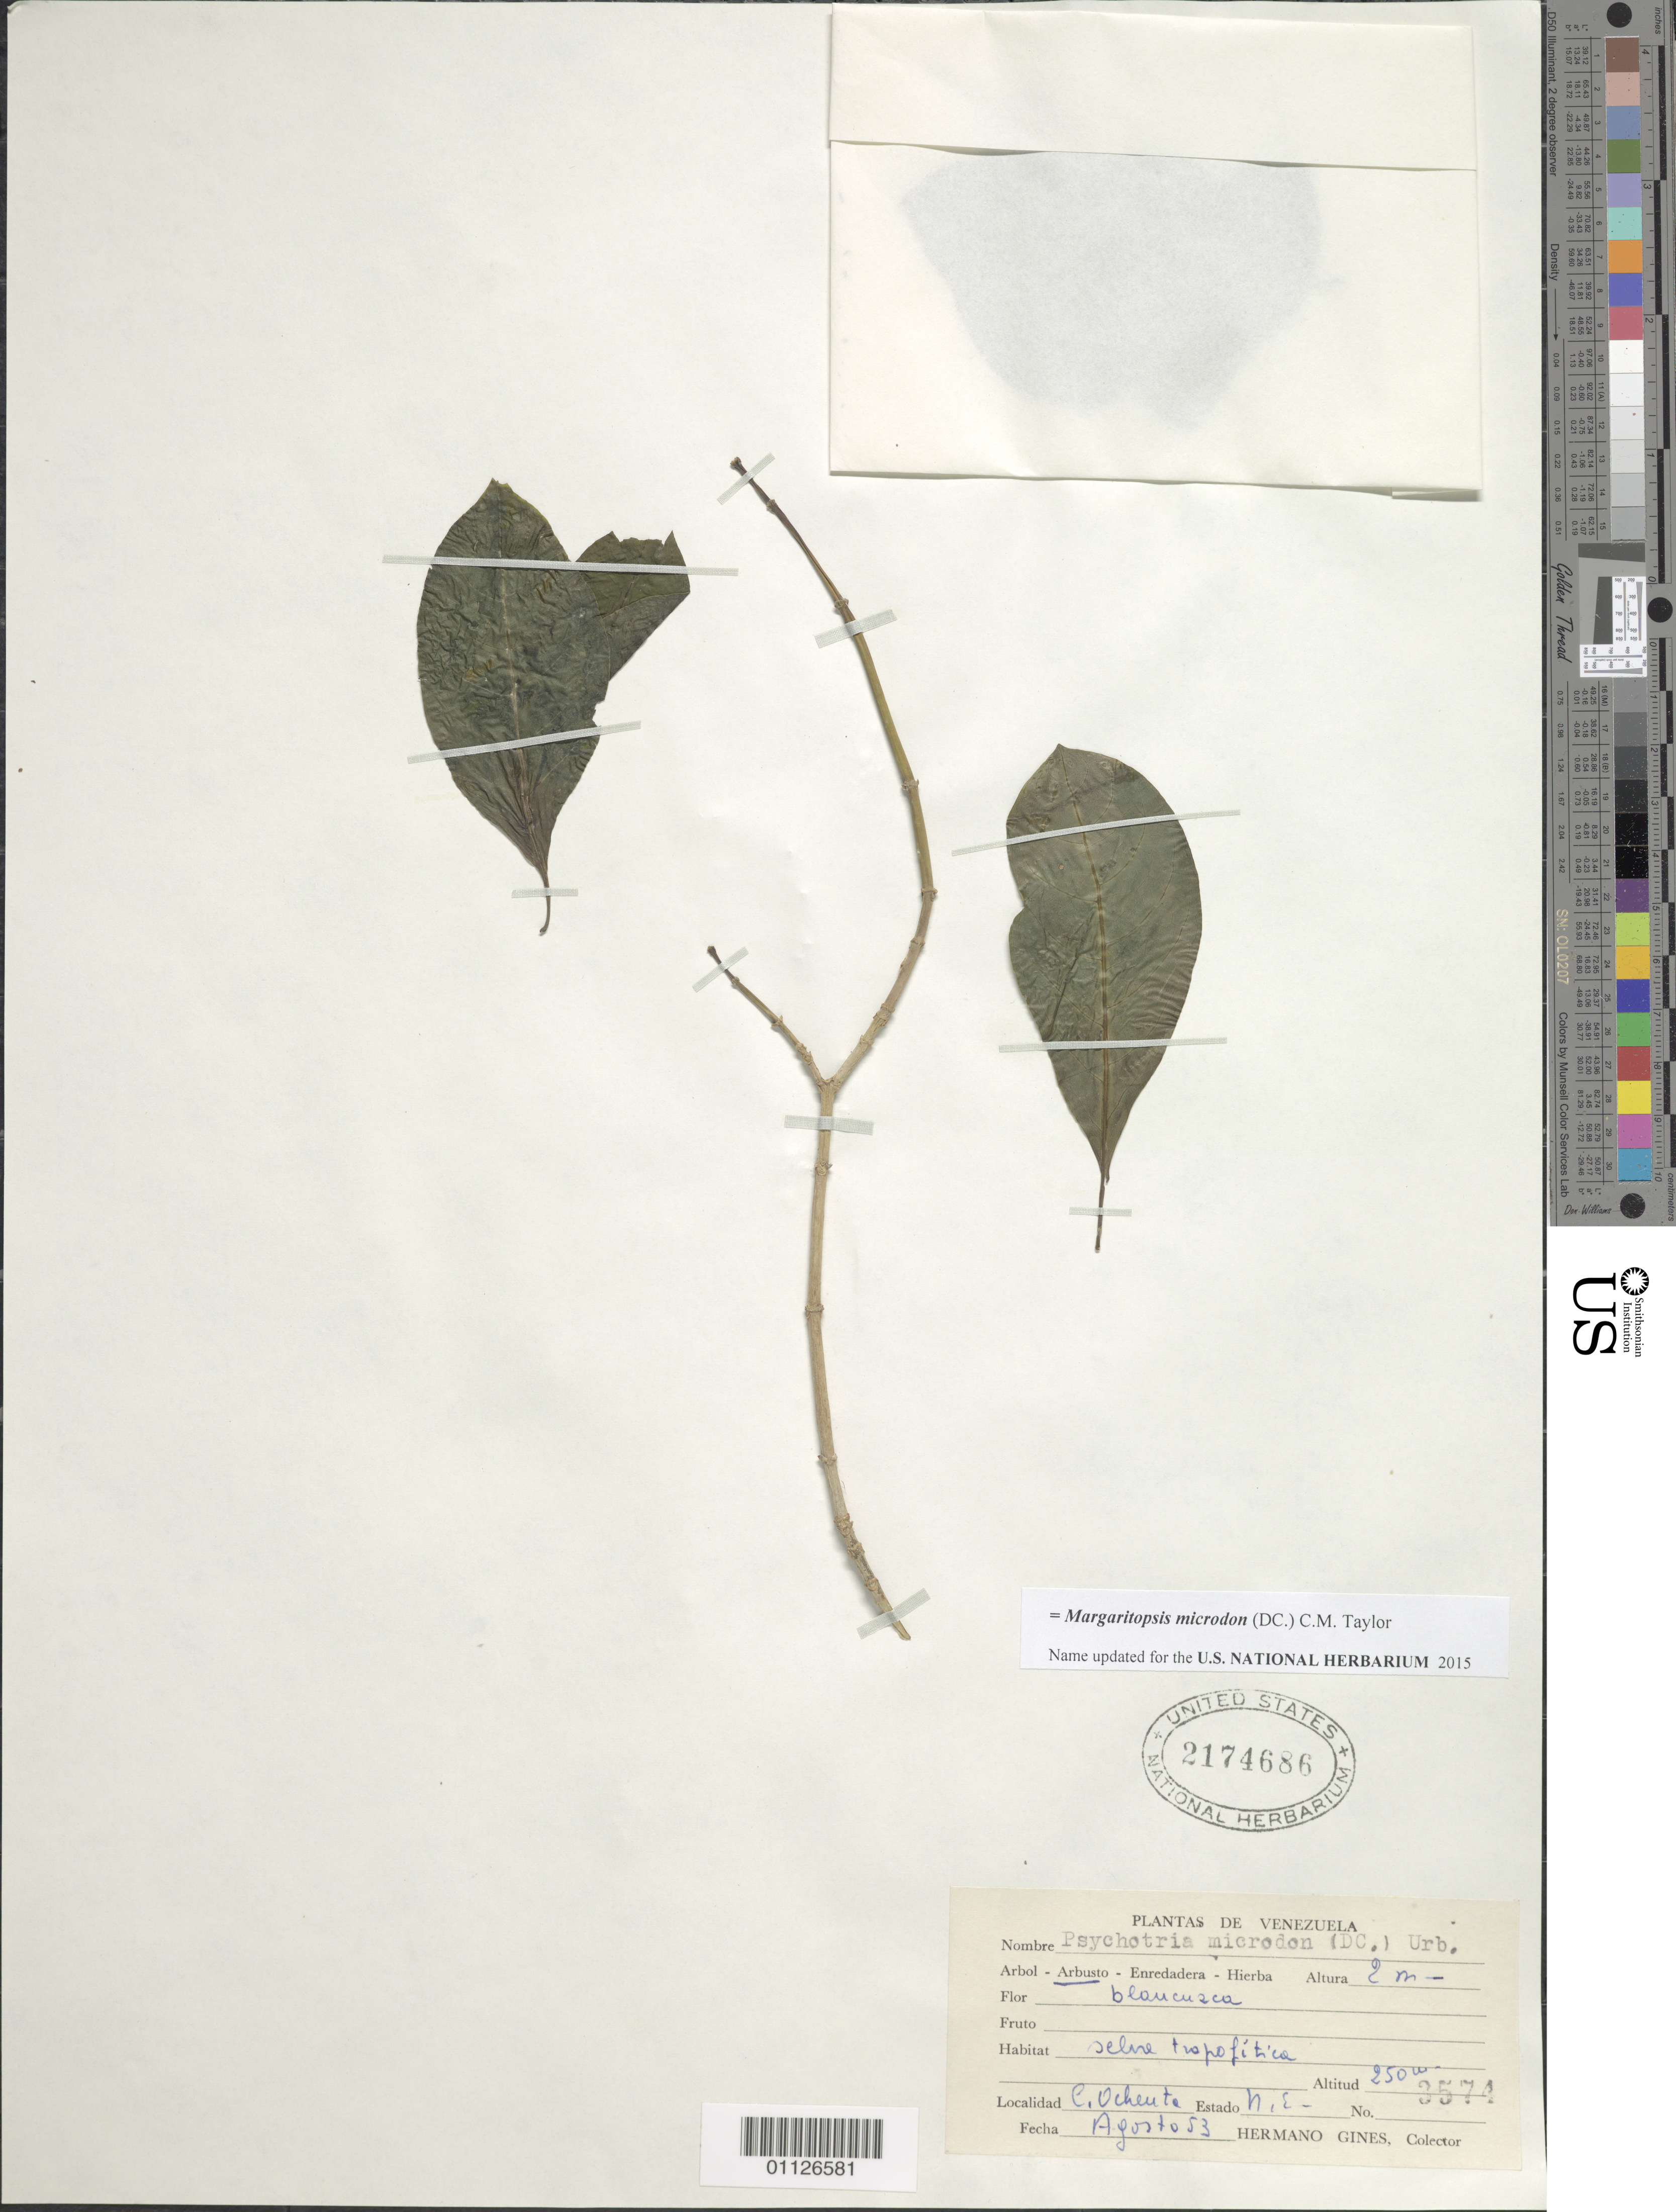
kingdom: Plantae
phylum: Tracheophyta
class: Magnoliopsida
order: Gentianales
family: Rubiaceae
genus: Psychotria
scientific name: Psychotria microdon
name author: (DC.) Urb.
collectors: Bro. Gines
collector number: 3574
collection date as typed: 01 Aug 1953 to 31 Aug 1953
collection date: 1953-08-01/1953-08-31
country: Venezuela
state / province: Nueva Esparta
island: Margarita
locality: Cerro Ochenta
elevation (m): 250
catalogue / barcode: US 2174686